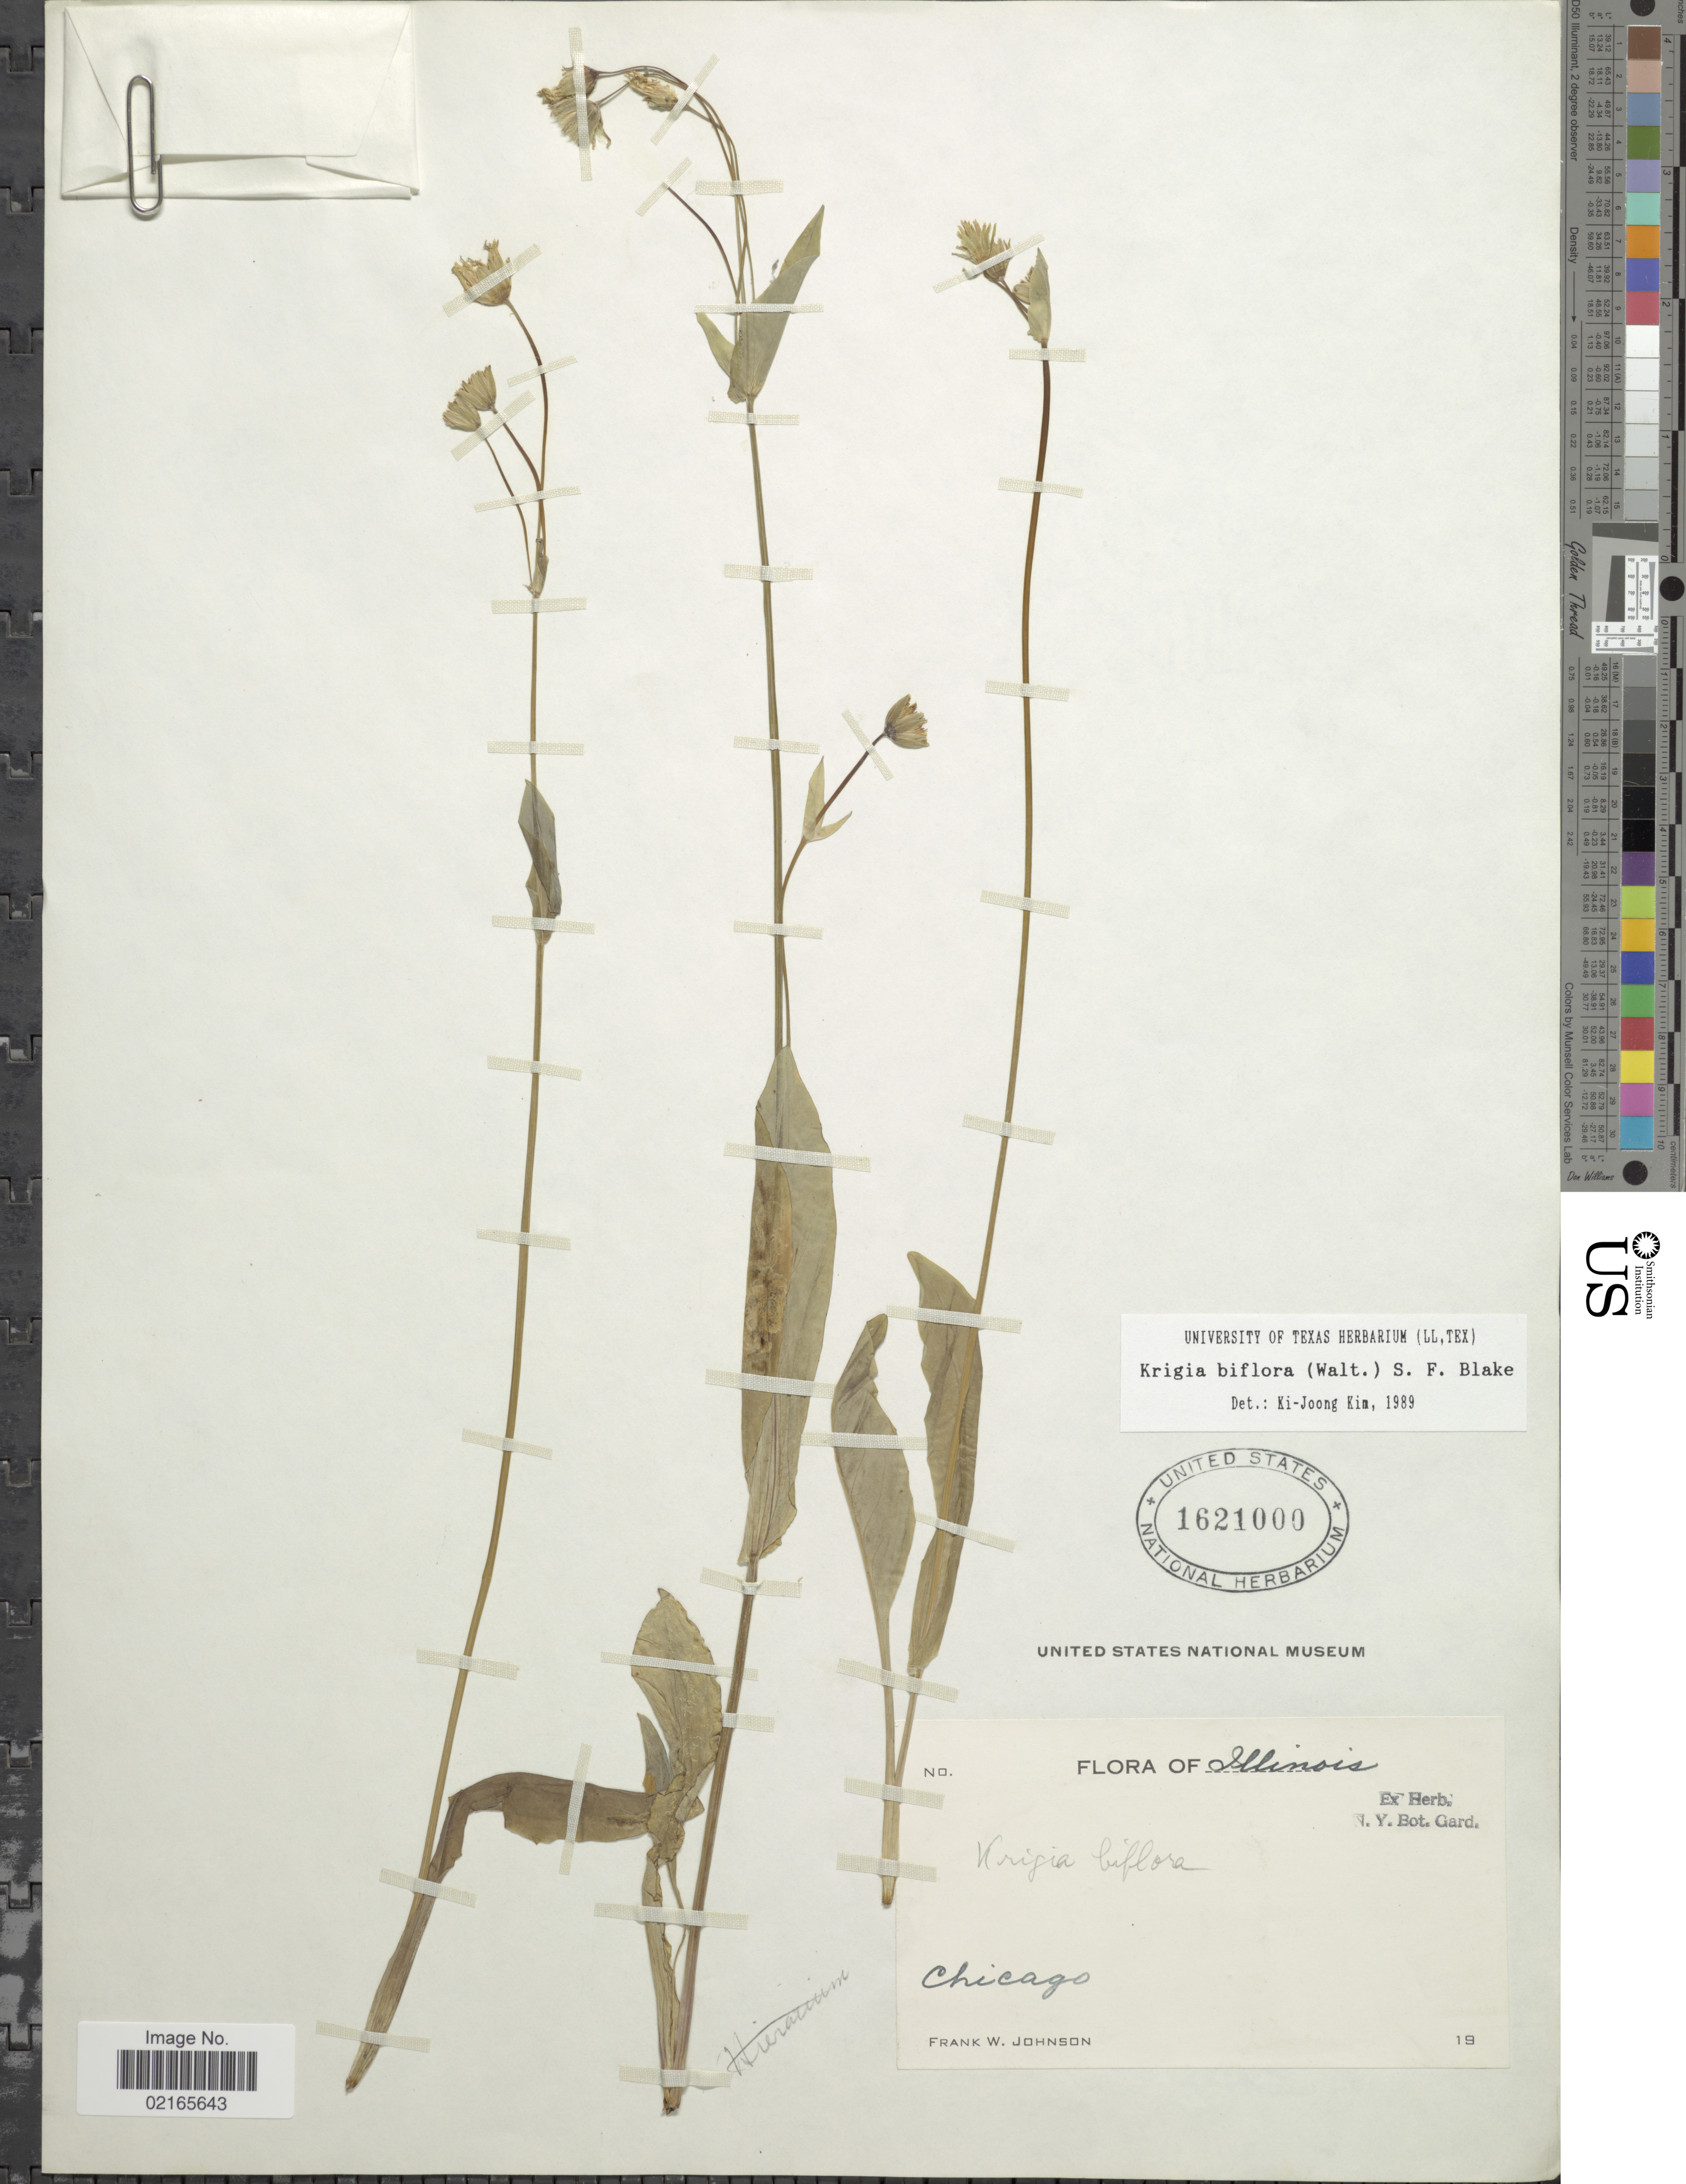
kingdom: Plantae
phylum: Tracheophyta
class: Magnoliopsida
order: Asterales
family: Asteraceae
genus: Krigia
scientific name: Krigia biflora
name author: (Walter) S.F. Blake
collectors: F. W. Johnson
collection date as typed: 19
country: United States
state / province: Illinois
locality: Chicago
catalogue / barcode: US 1621000